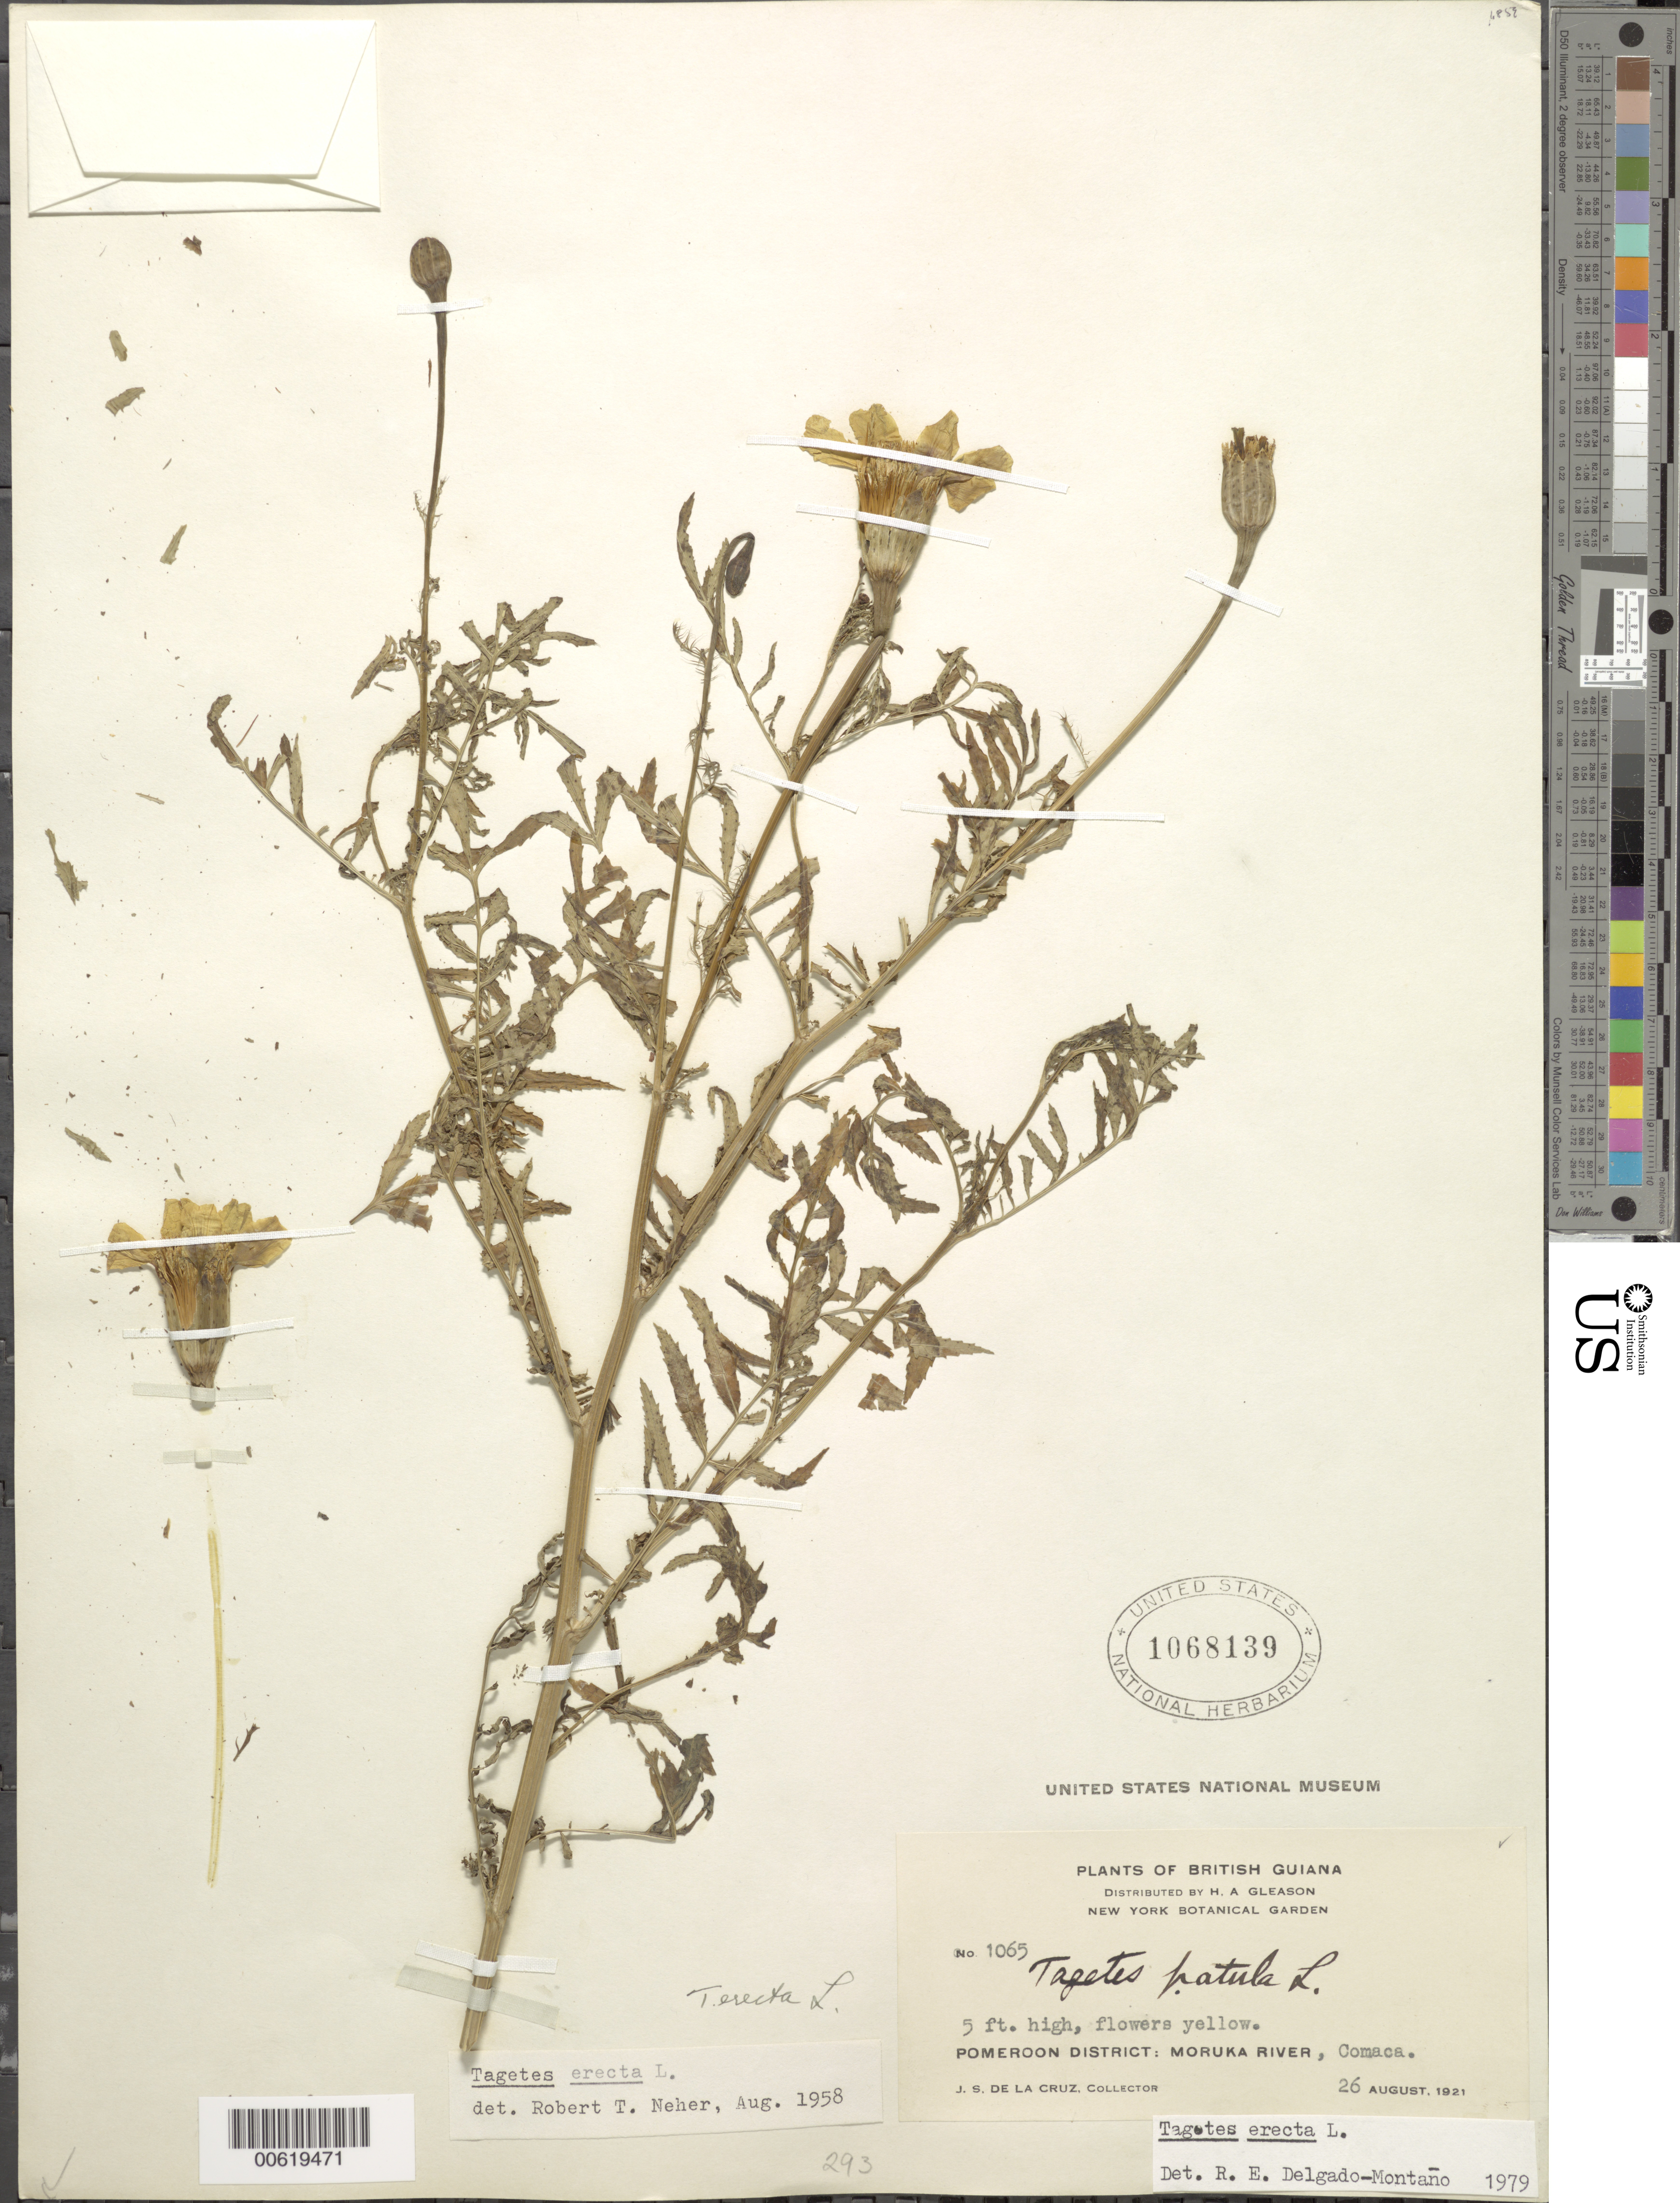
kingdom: Plantae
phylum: Tracheophyta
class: Magnoliopsida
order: Asterales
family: Asteraceae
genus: Tagetes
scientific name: Tagetes erecta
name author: L.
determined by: Pruski, J. F.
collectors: J. S. de la Cruz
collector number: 1065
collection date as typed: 26-Aug-21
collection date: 1921-08-26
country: Guyana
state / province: Barima-Waini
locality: Comaca, Moruka R., Pomeroon Dist.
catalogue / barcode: US 1068139